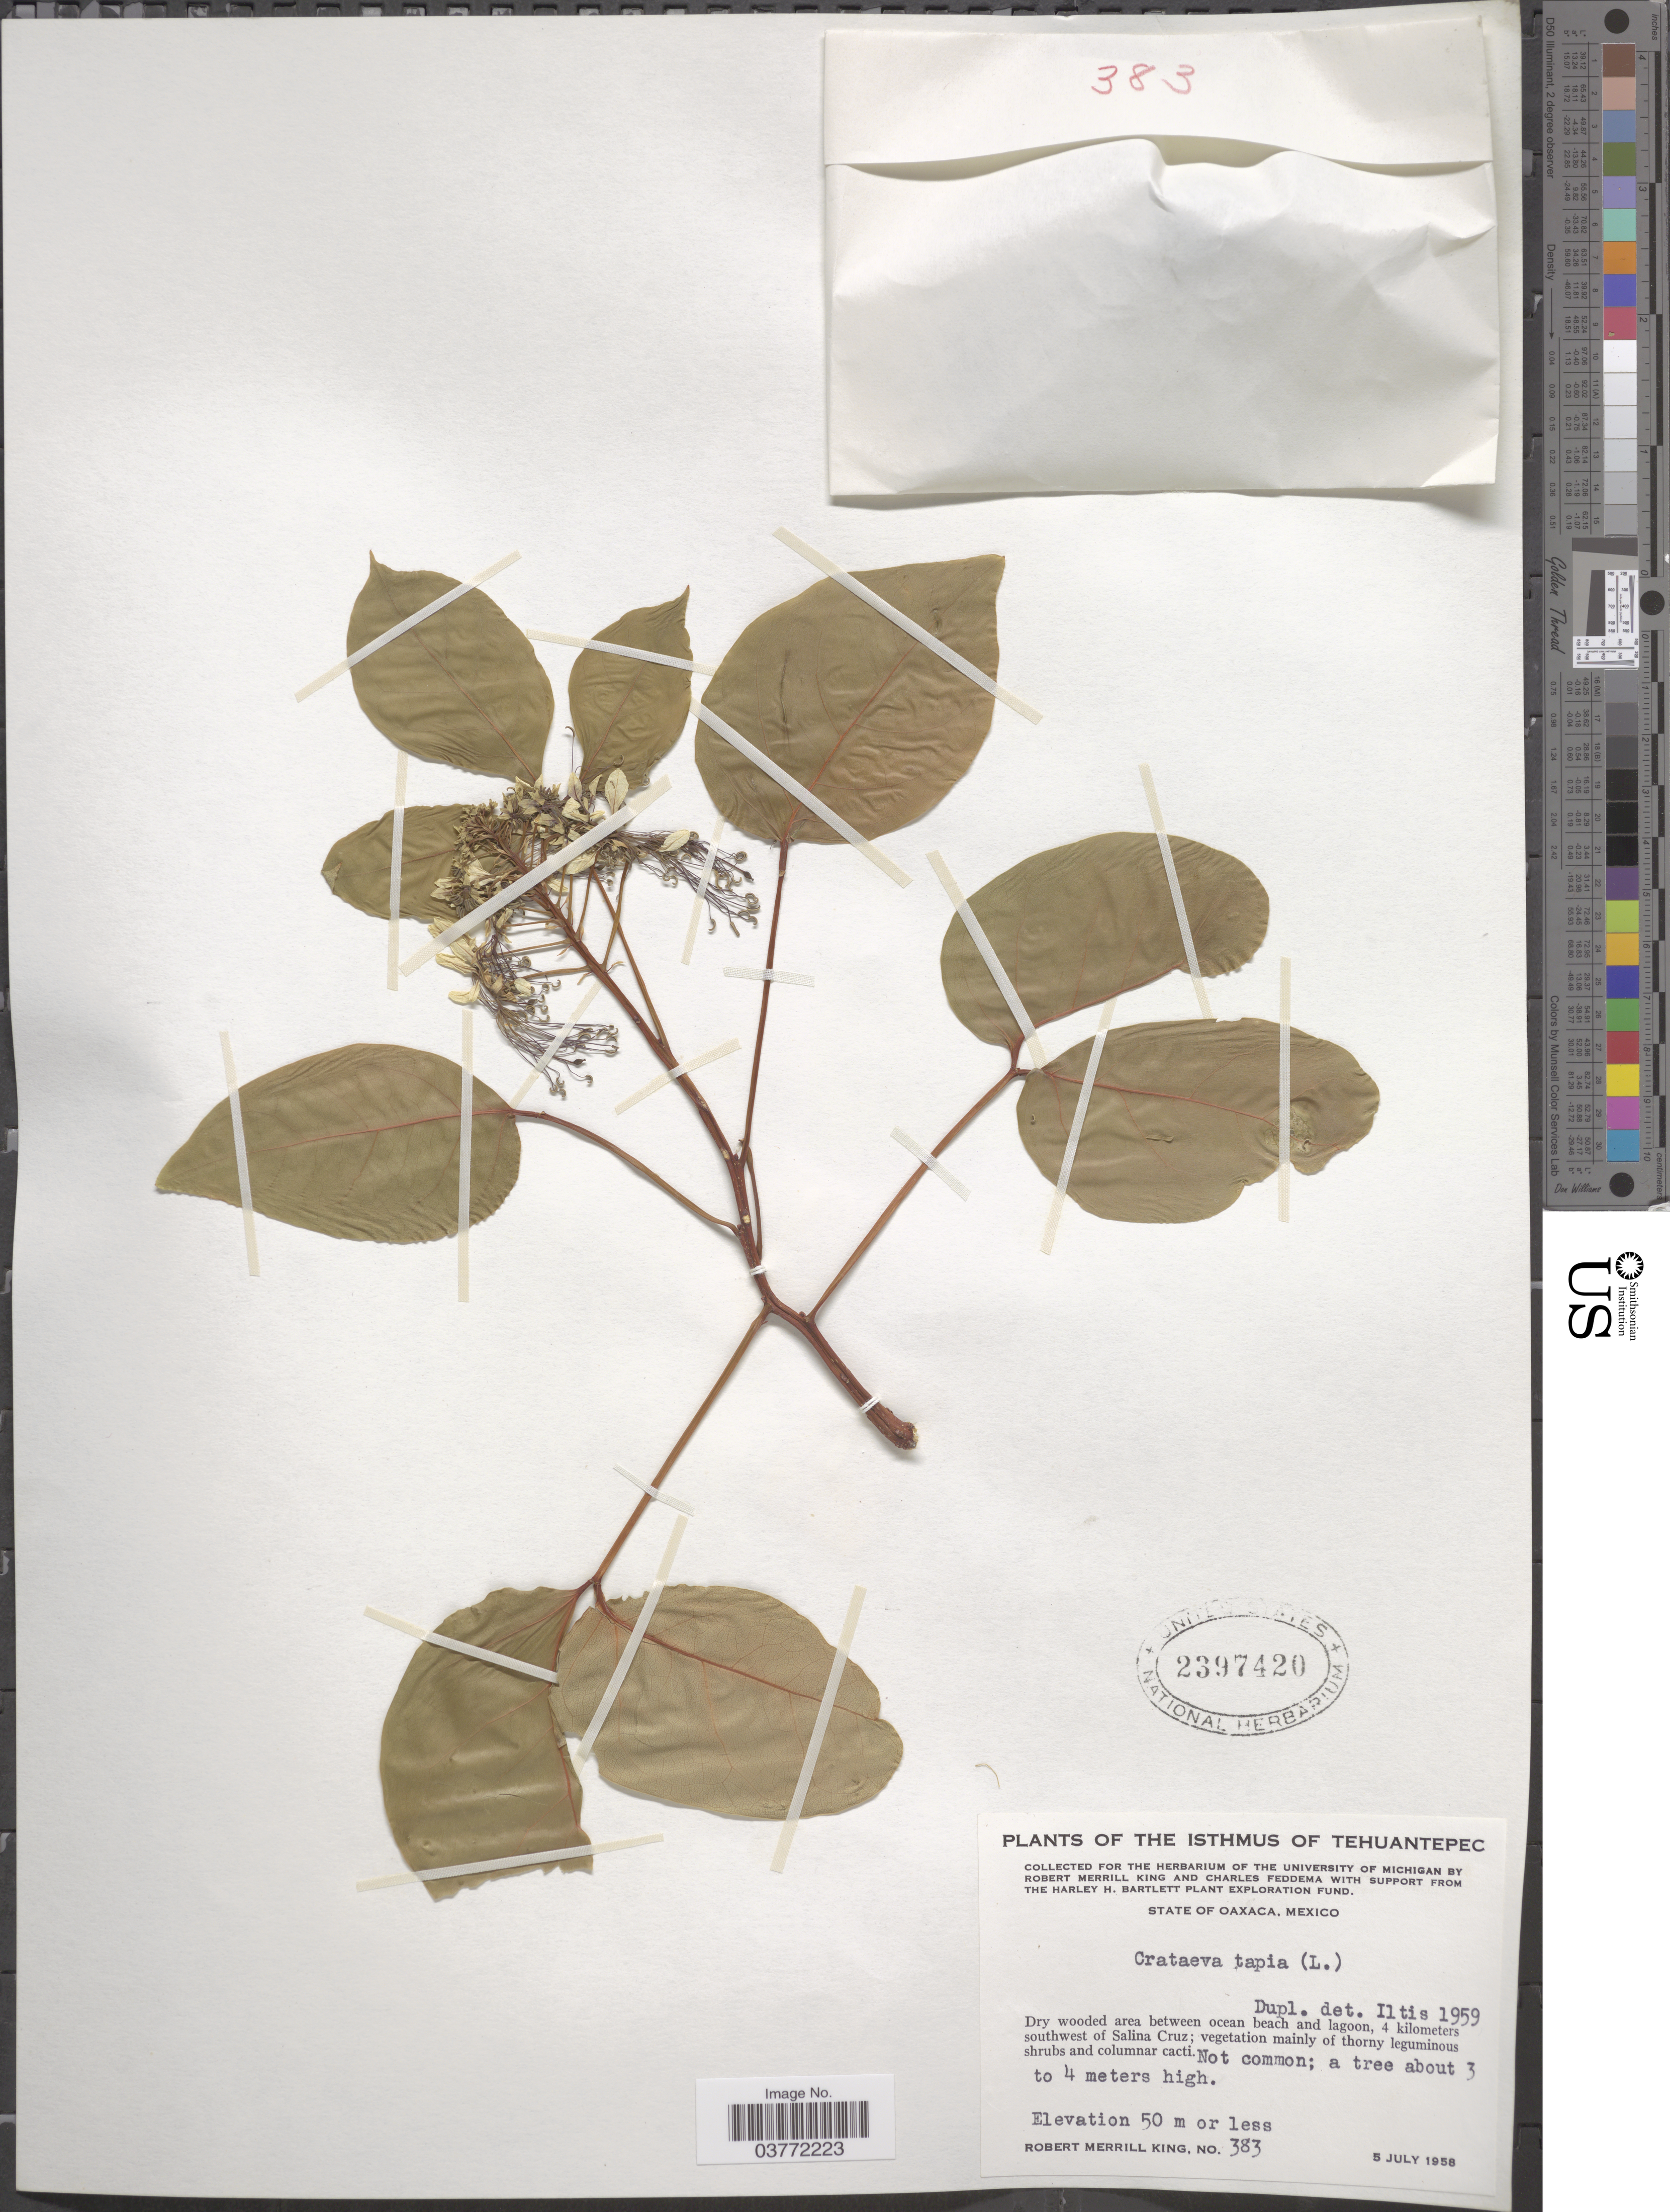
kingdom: Plantae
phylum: Tracheophyta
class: Magnoliopsida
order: Brassicales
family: Capparaceae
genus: Crateva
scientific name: Crateva tapia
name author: L.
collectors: R. M. King & C. Feddema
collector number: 383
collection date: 1958-07-05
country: Mexico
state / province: Oaxaca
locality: The Isthmus of Tehuantepec. 4 kilometers southwest of Salina Cruz.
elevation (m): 50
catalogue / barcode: US 2397420